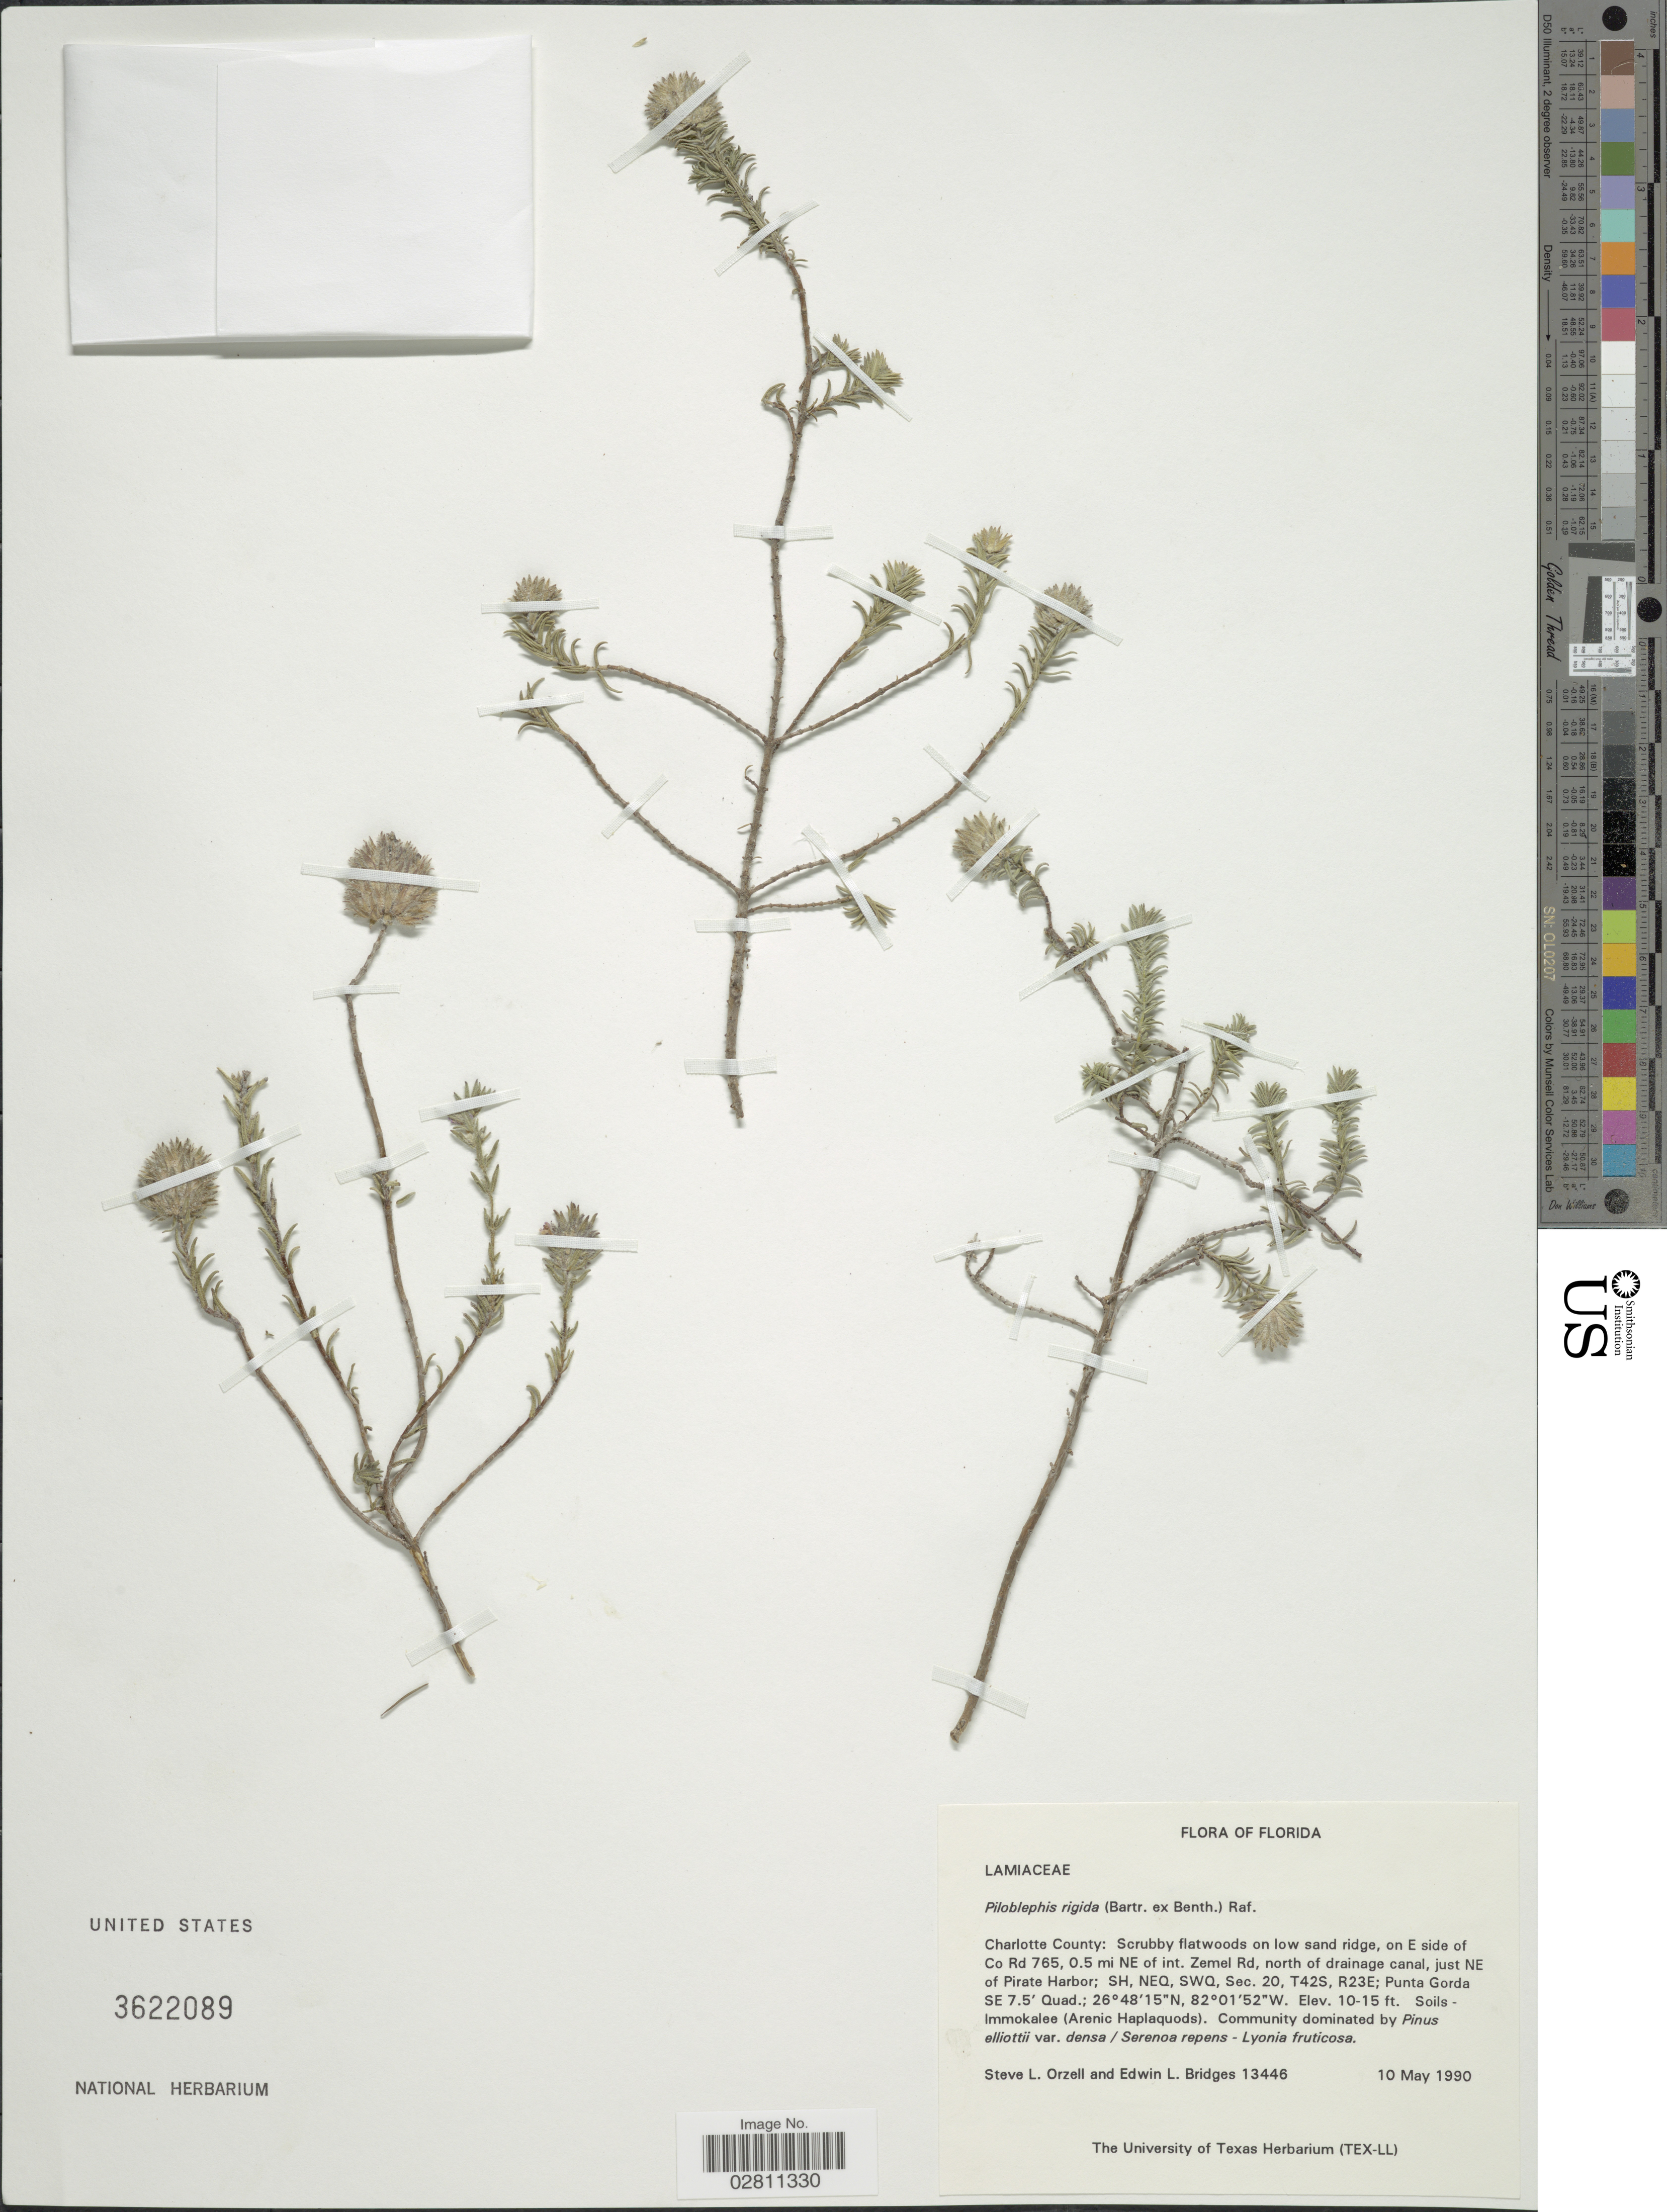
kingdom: Plantae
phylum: Tracheophyta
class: Magnoliopsida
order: Lamiales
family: Lamiaceae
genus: Piloblephis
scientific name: Piloblephis rigida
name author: (Bartram ex Benth.) Raf.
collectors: S. Orzell & E. Bridges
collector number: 13446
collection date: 1990-05-10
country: United States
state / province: Florida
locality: Charlotte County, on E side of Co Rd 765, 0.5 mi NE of int. Zemel Rd, north of drainage canal, just NE of Pirate Harbor; SH, NEQ, SWQ, Sec. 20, T42S, R23E; Punta Gorda SE 7.5' Quad.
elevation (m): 3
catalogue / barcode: US 3622089